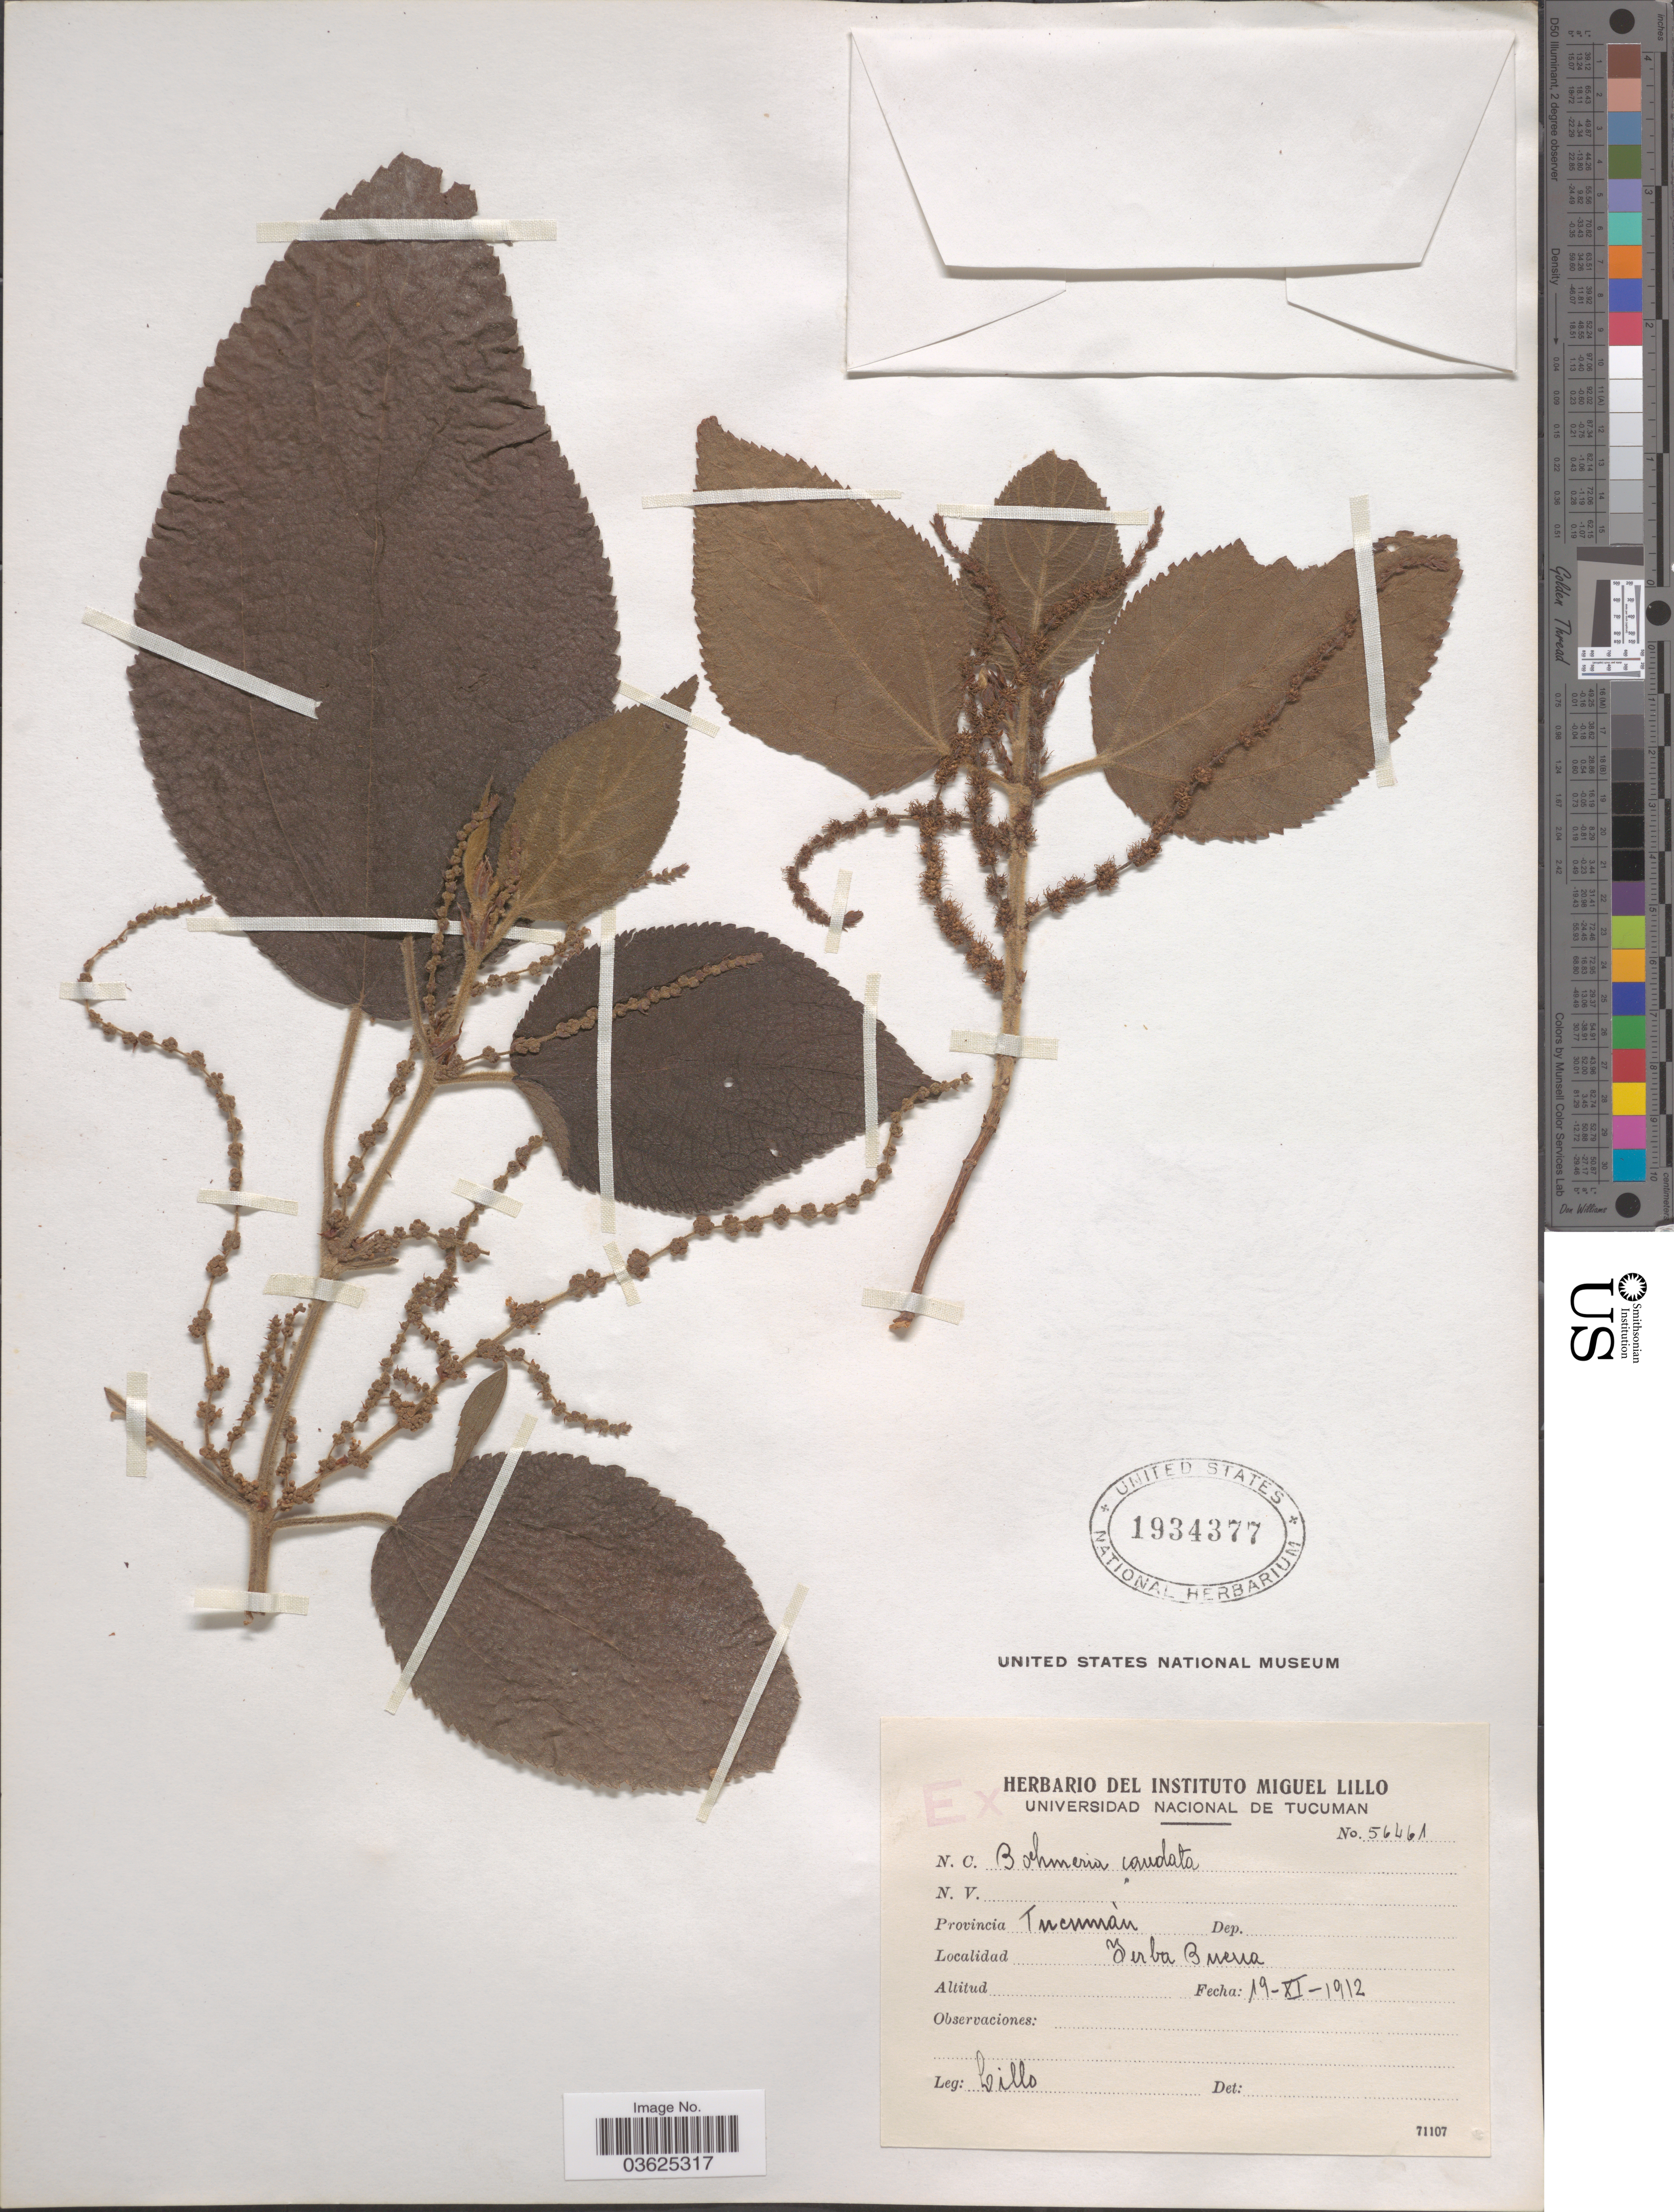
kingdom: Plantae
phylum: Tracheophyta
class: Magnoliopsida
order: Rosales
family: Urticaceae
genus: Boehmeria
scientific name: Boehmeria caudata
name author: Sw.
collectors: M. Lillo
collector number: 56461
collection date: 1912-11-19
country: Argentina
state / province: Tucuman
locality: Yerba Buena.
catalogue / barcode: US 1934377